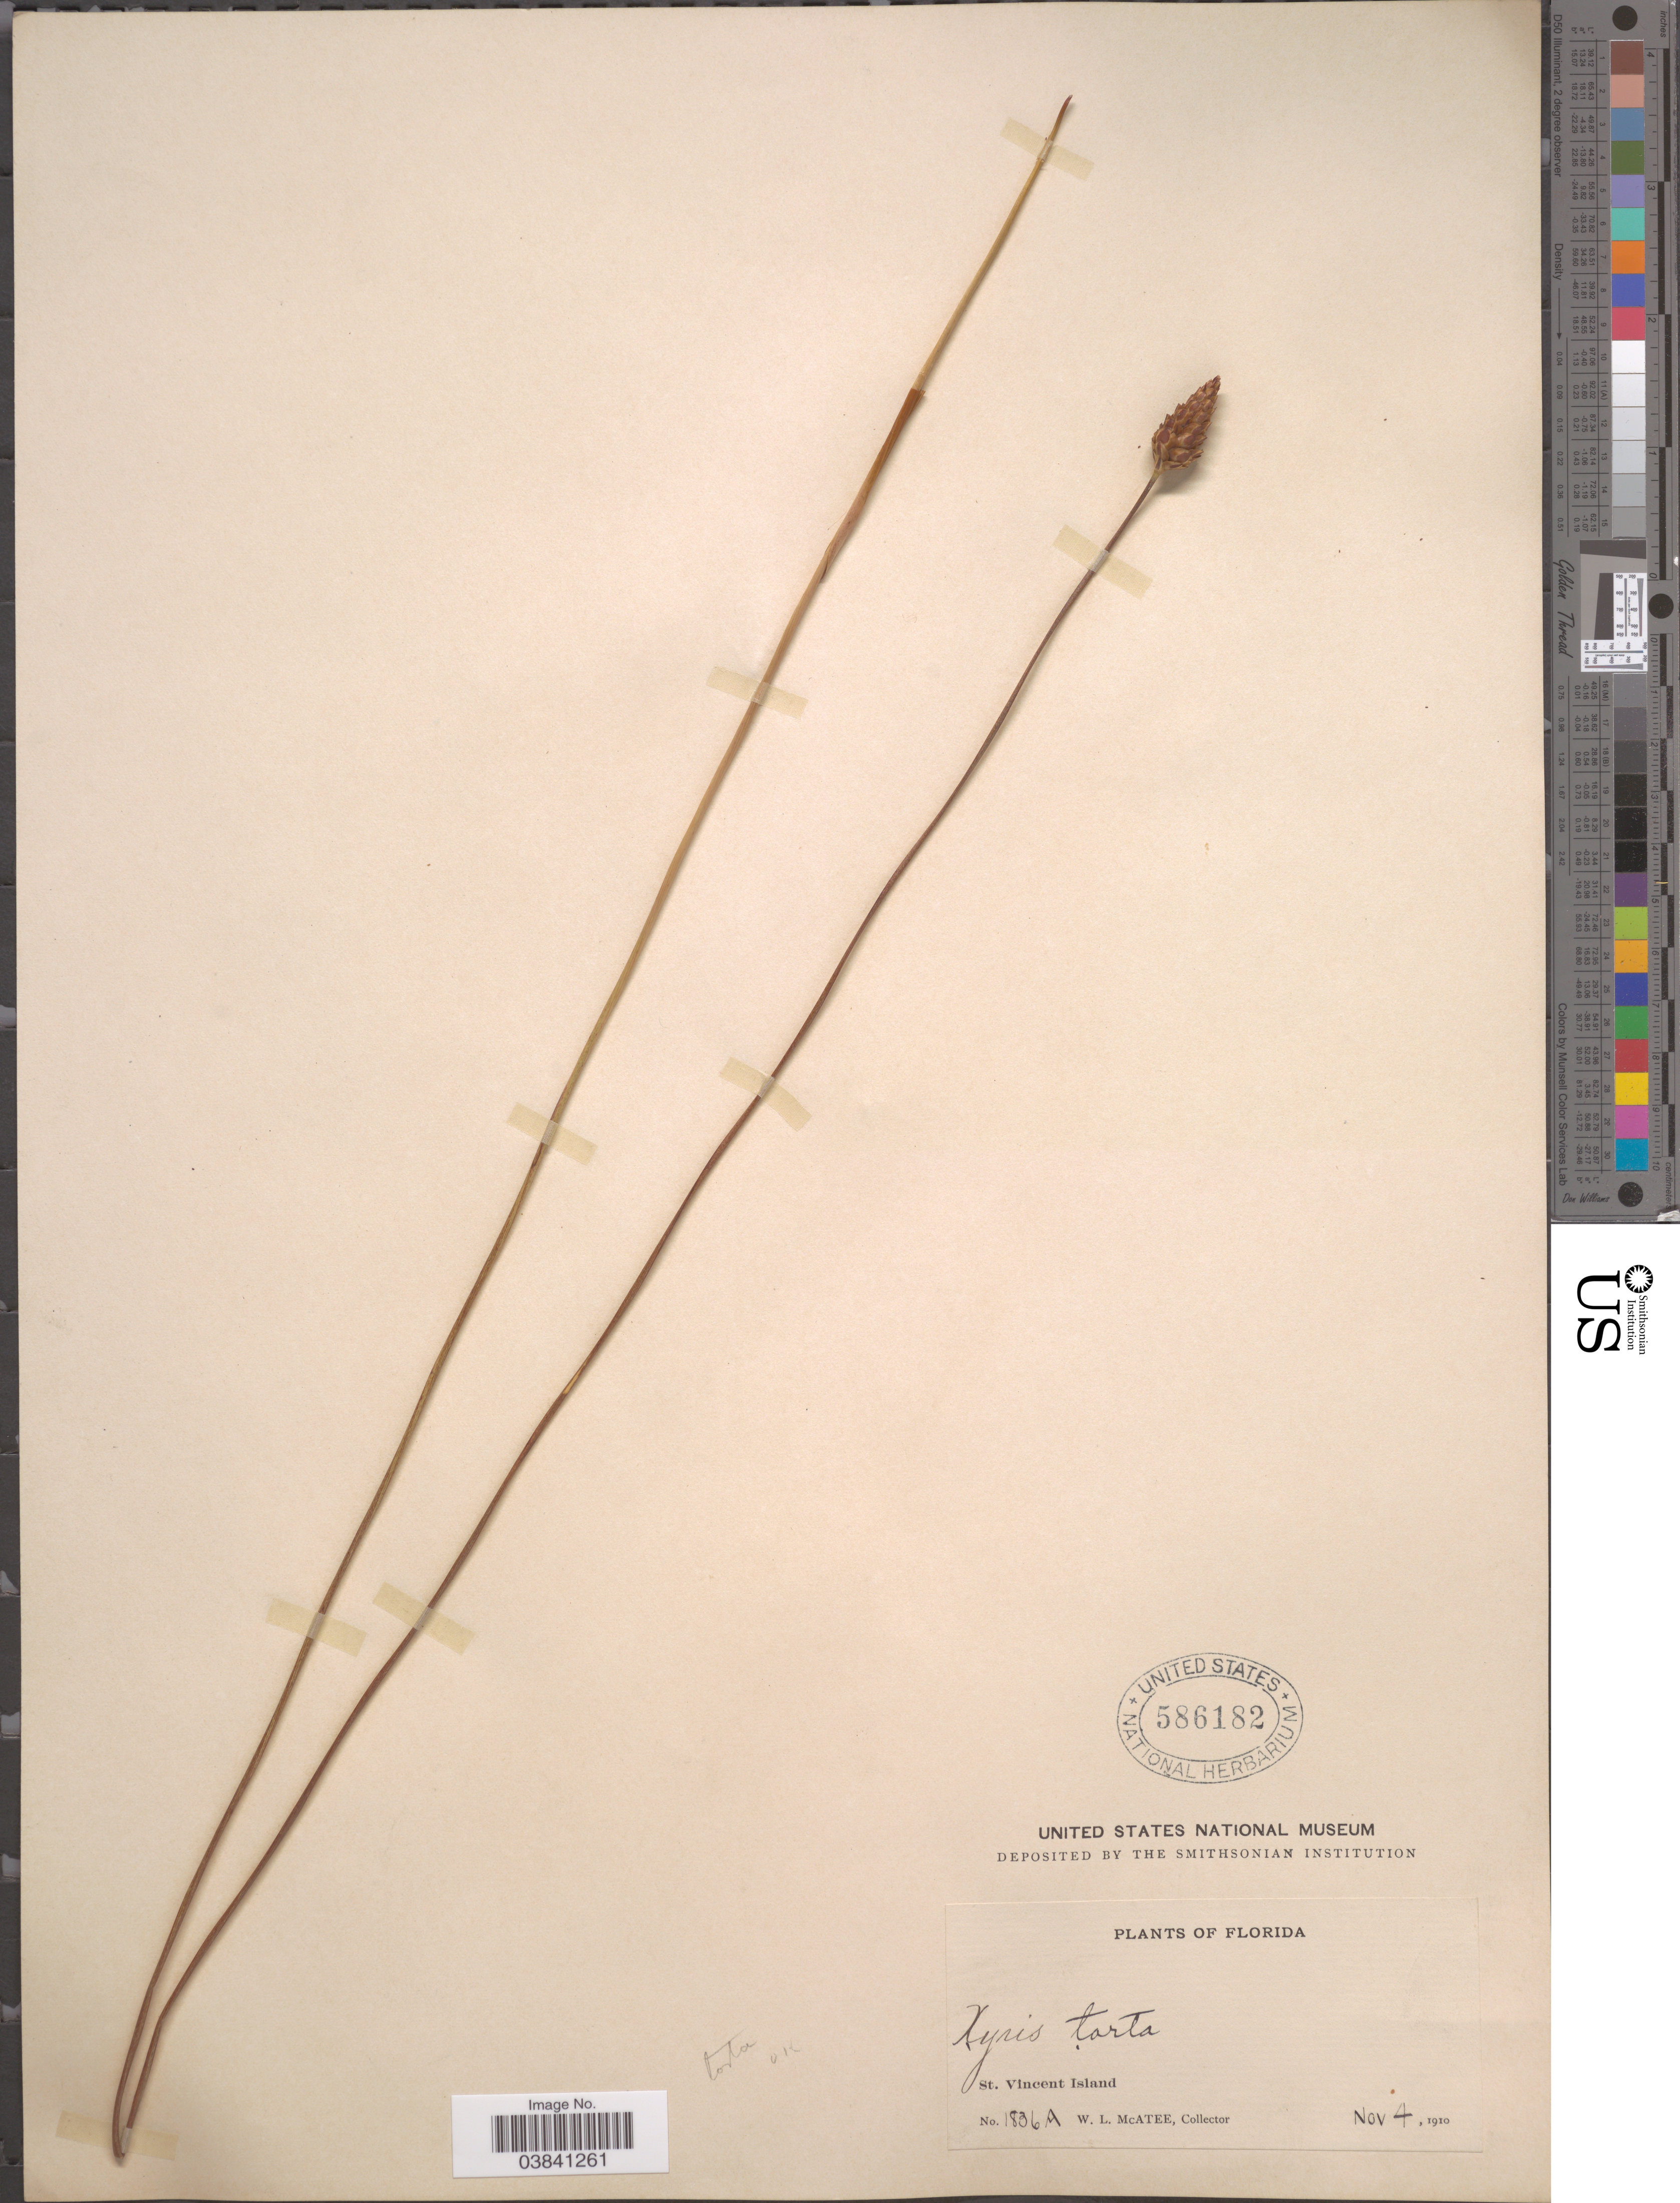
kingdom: Plantae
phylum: Tracheophyta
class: Liliopsida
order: Poales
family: Xyridaceae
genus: Xyris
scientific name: Xyris caroliniana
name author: Walter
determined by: Strong, Mark T., (BOT), Smithsonian Institution - National Museum of Natural History (UNITED STATES)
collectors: W. McAtee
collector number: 1836A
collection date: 1910-11-04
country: United States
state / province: Florida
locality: St. Vincent Island.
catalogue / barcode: US 586182